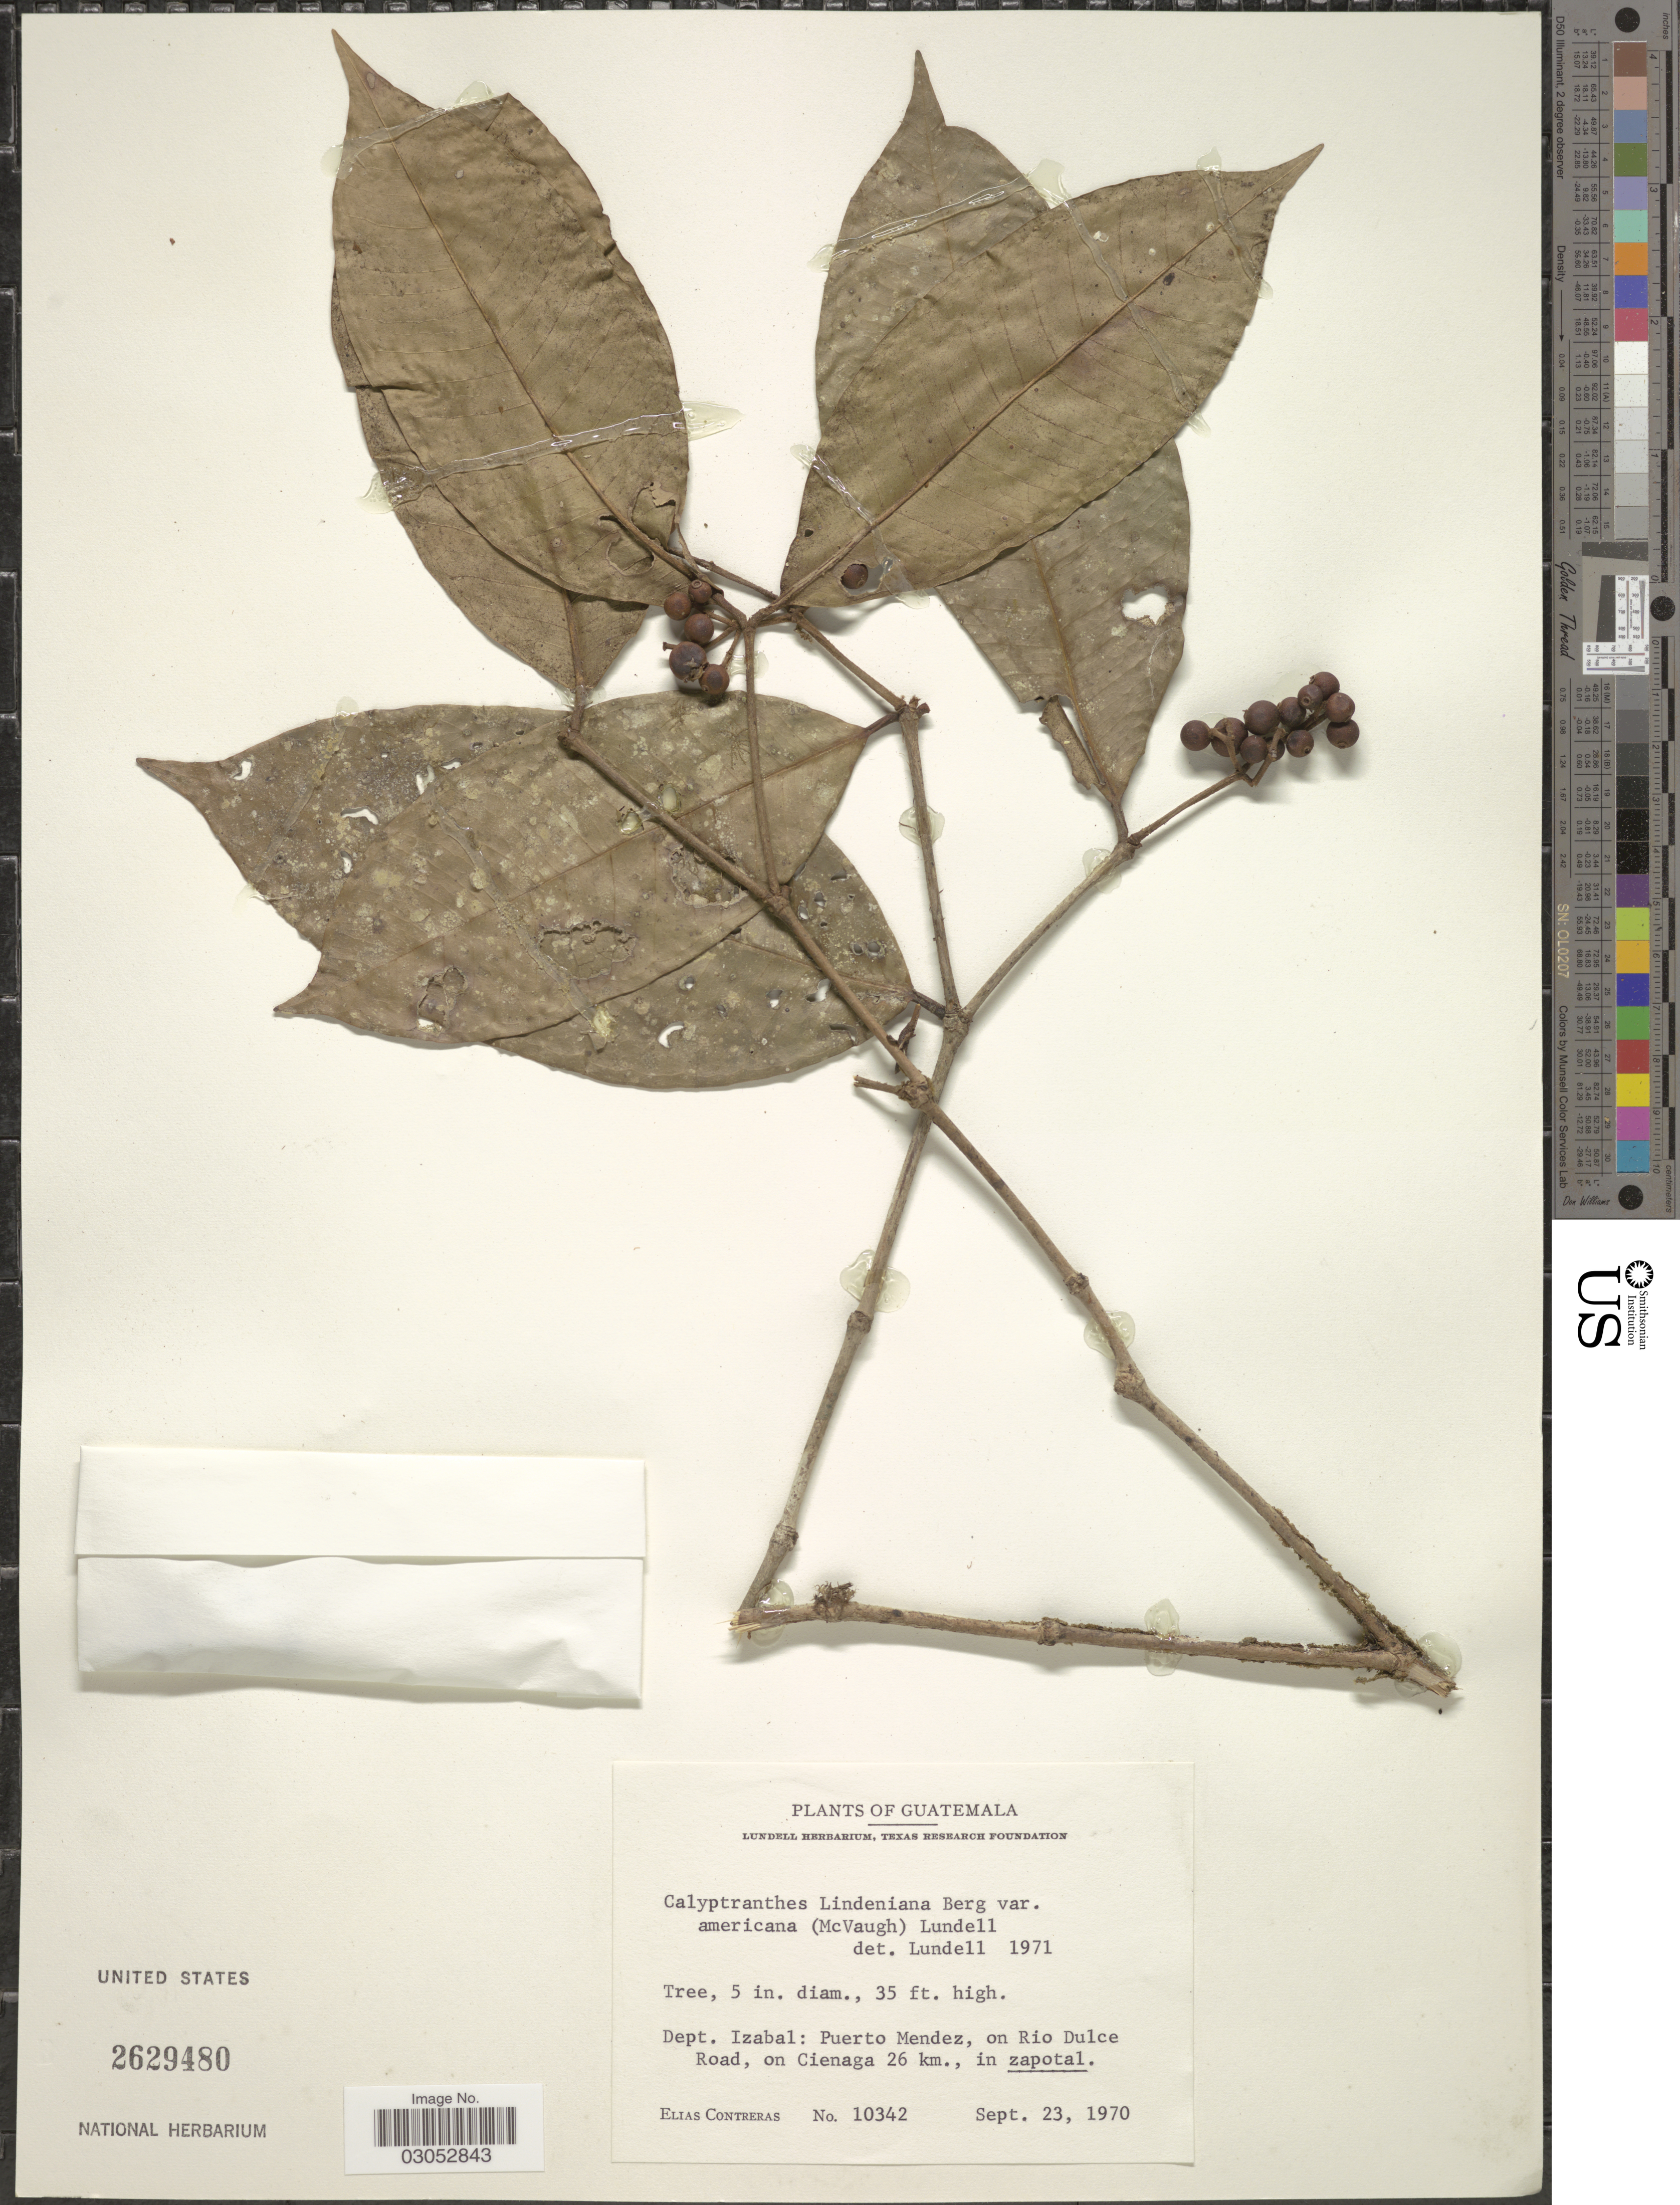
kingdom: Plantae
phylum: Tracheophyta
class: Magnoliopsida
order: Myrtales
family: Myrtaceae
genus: Myrcia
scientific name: Myrcia pendens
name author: A.R. Lourenço & Sánchez-Cháv.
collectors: E. Contreras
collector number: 10342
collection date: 1970-09-23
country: Guatemala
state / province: Izabal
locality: Dept. Izabal: Puerto Mendez, on Rio Dulce Road, on Cienaga 26 km., in zapotal.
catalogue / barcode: US 2629480